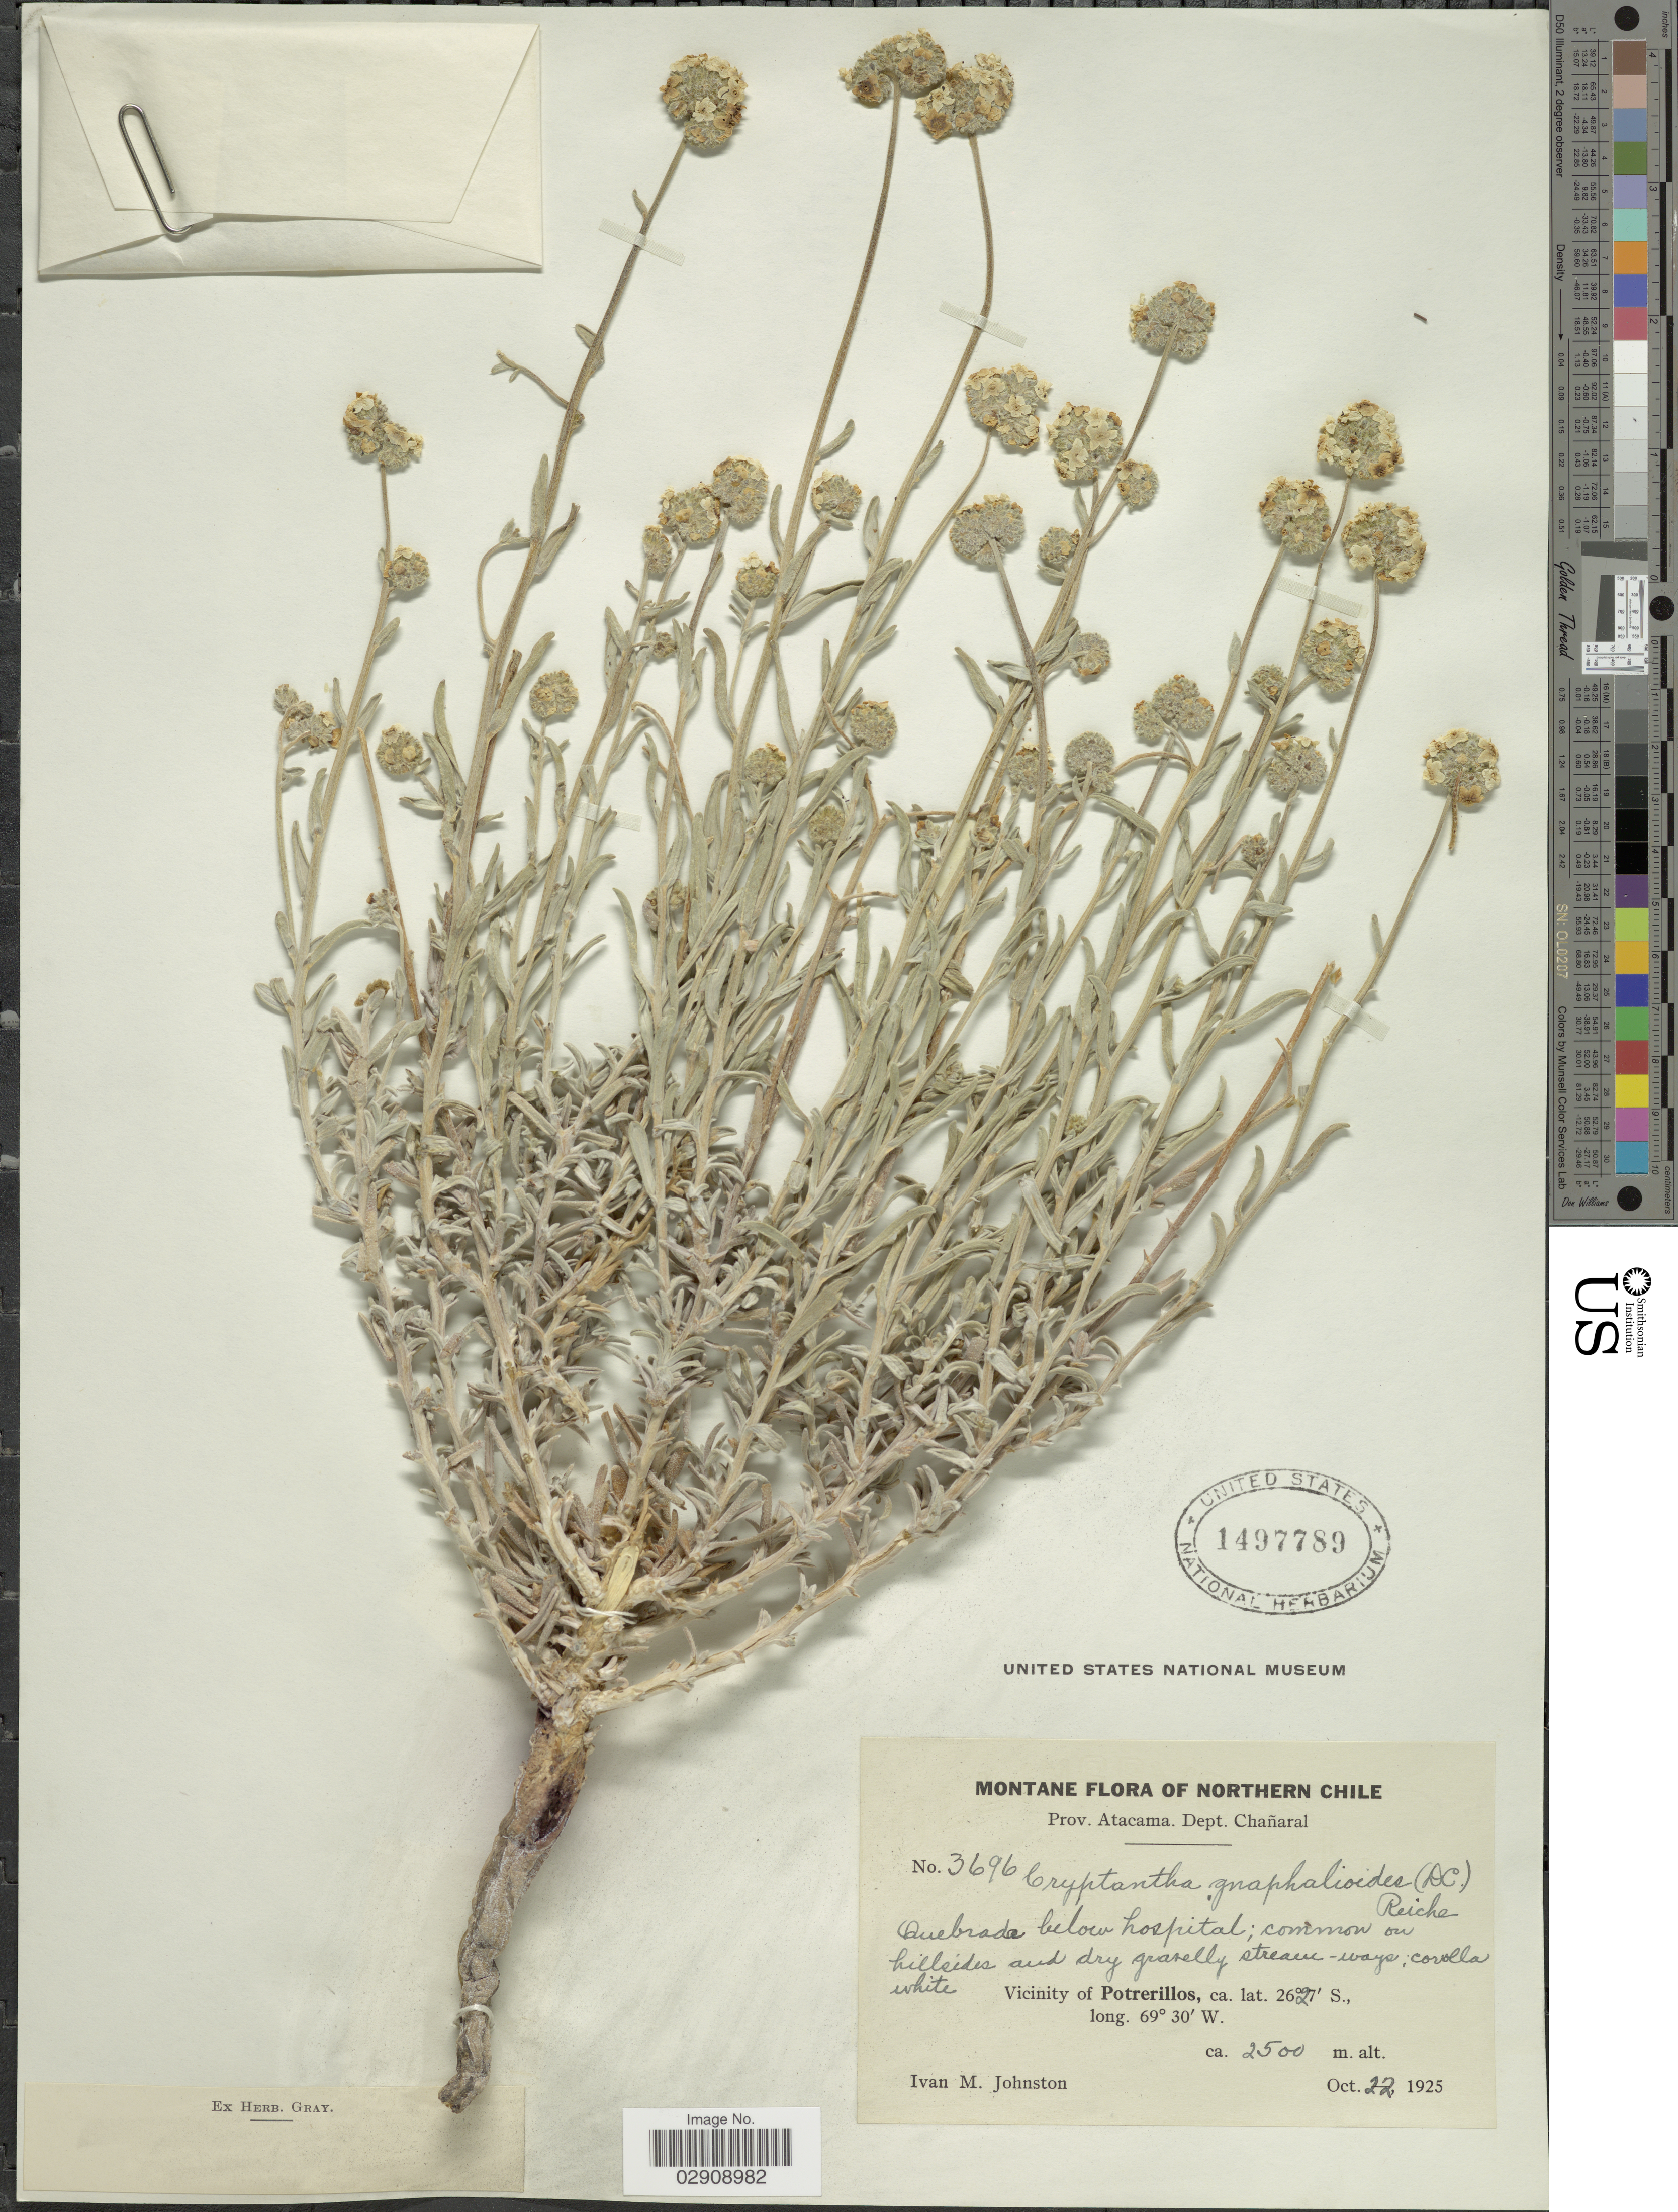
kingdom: Plantae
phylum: Tracheophyta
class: Magnoliopsida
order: Boraginales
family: Boraginaceae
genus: Cryptantha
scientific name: Cryptantha gnaphalioides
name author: (Phil.) Reiche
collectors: I.M. Johnston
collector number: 3696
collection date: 1925-10-22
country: Chile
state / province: Atacama (III)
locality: Quebrada below hospital; common on hillsides and dry gravelly stream-ways. Vicinity of Potrerillos. Prov. Atacama. Dept. Chañaral. Northern Chile.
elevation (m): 2500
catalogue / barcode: US 1497789